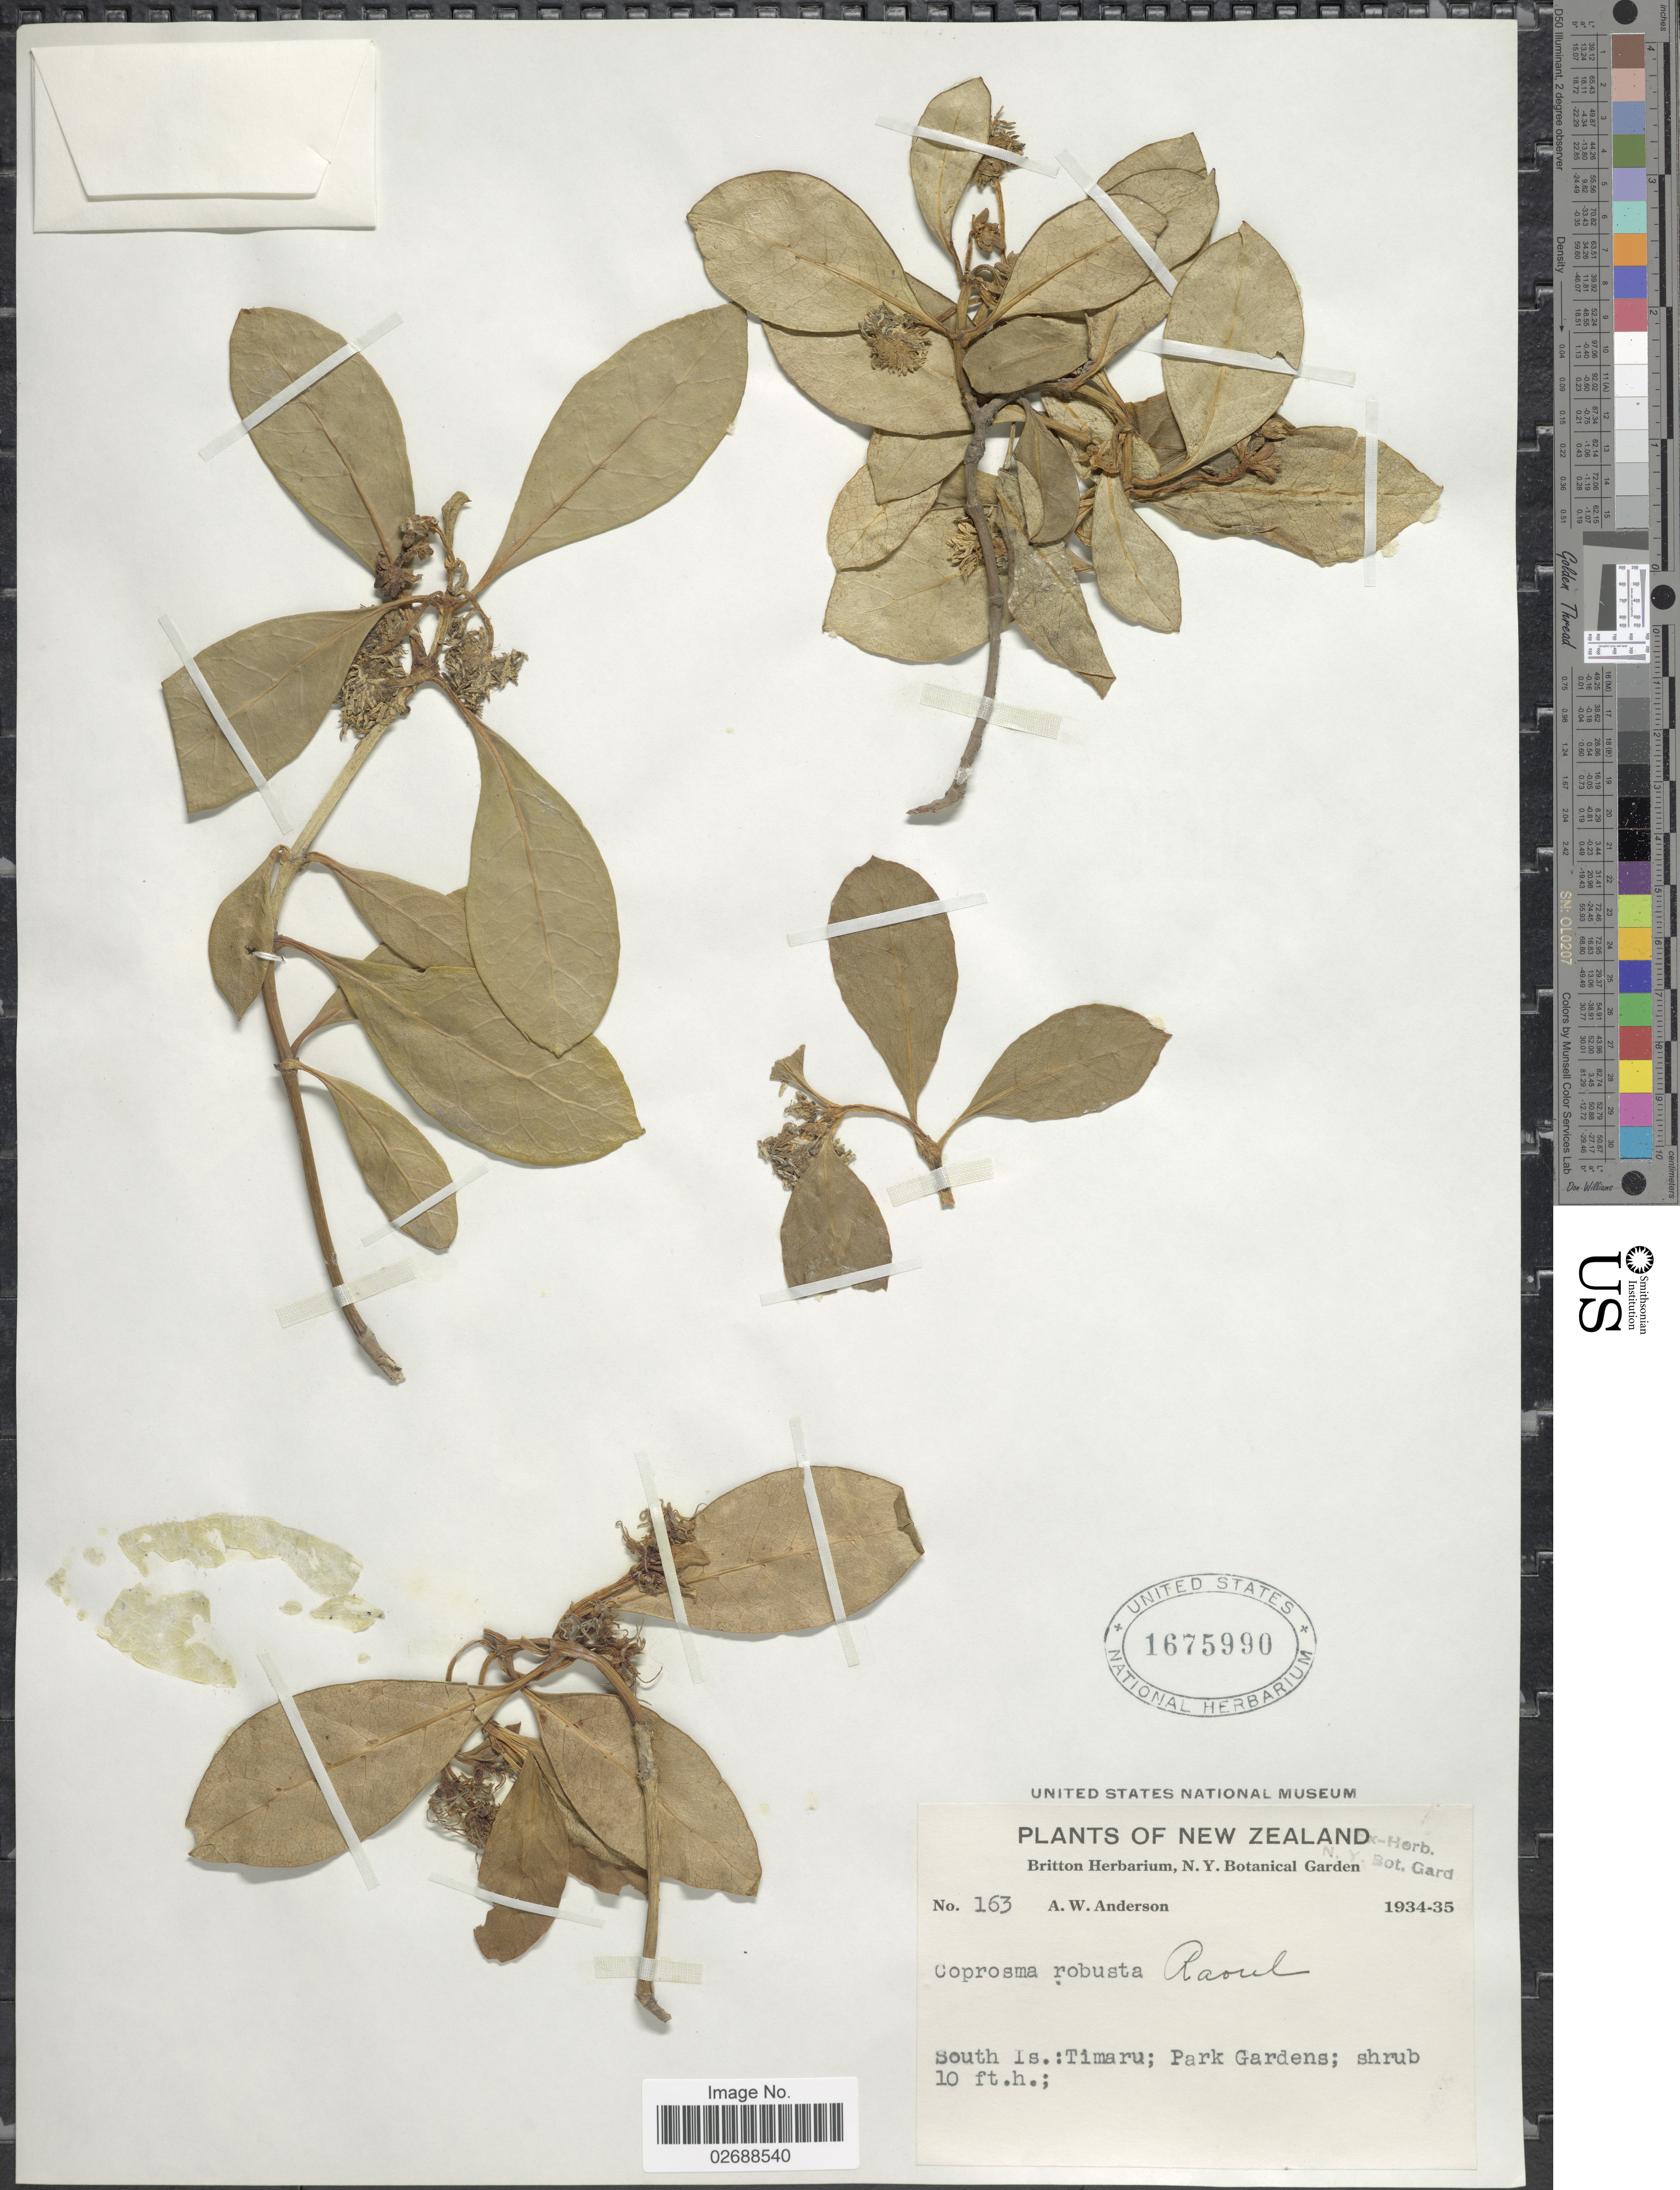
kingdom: Plantae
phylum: Tracheophyta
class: Magnoliopsida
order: Gentianales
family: Rubiaceae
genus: Coprosma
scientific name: Coprosma robusta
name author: Raoul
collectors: A. W. Anderson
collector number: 163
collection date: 1934/1935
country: New Zealand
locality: South Is.: Timaru; Park Gardens.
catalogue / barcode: US 1675990